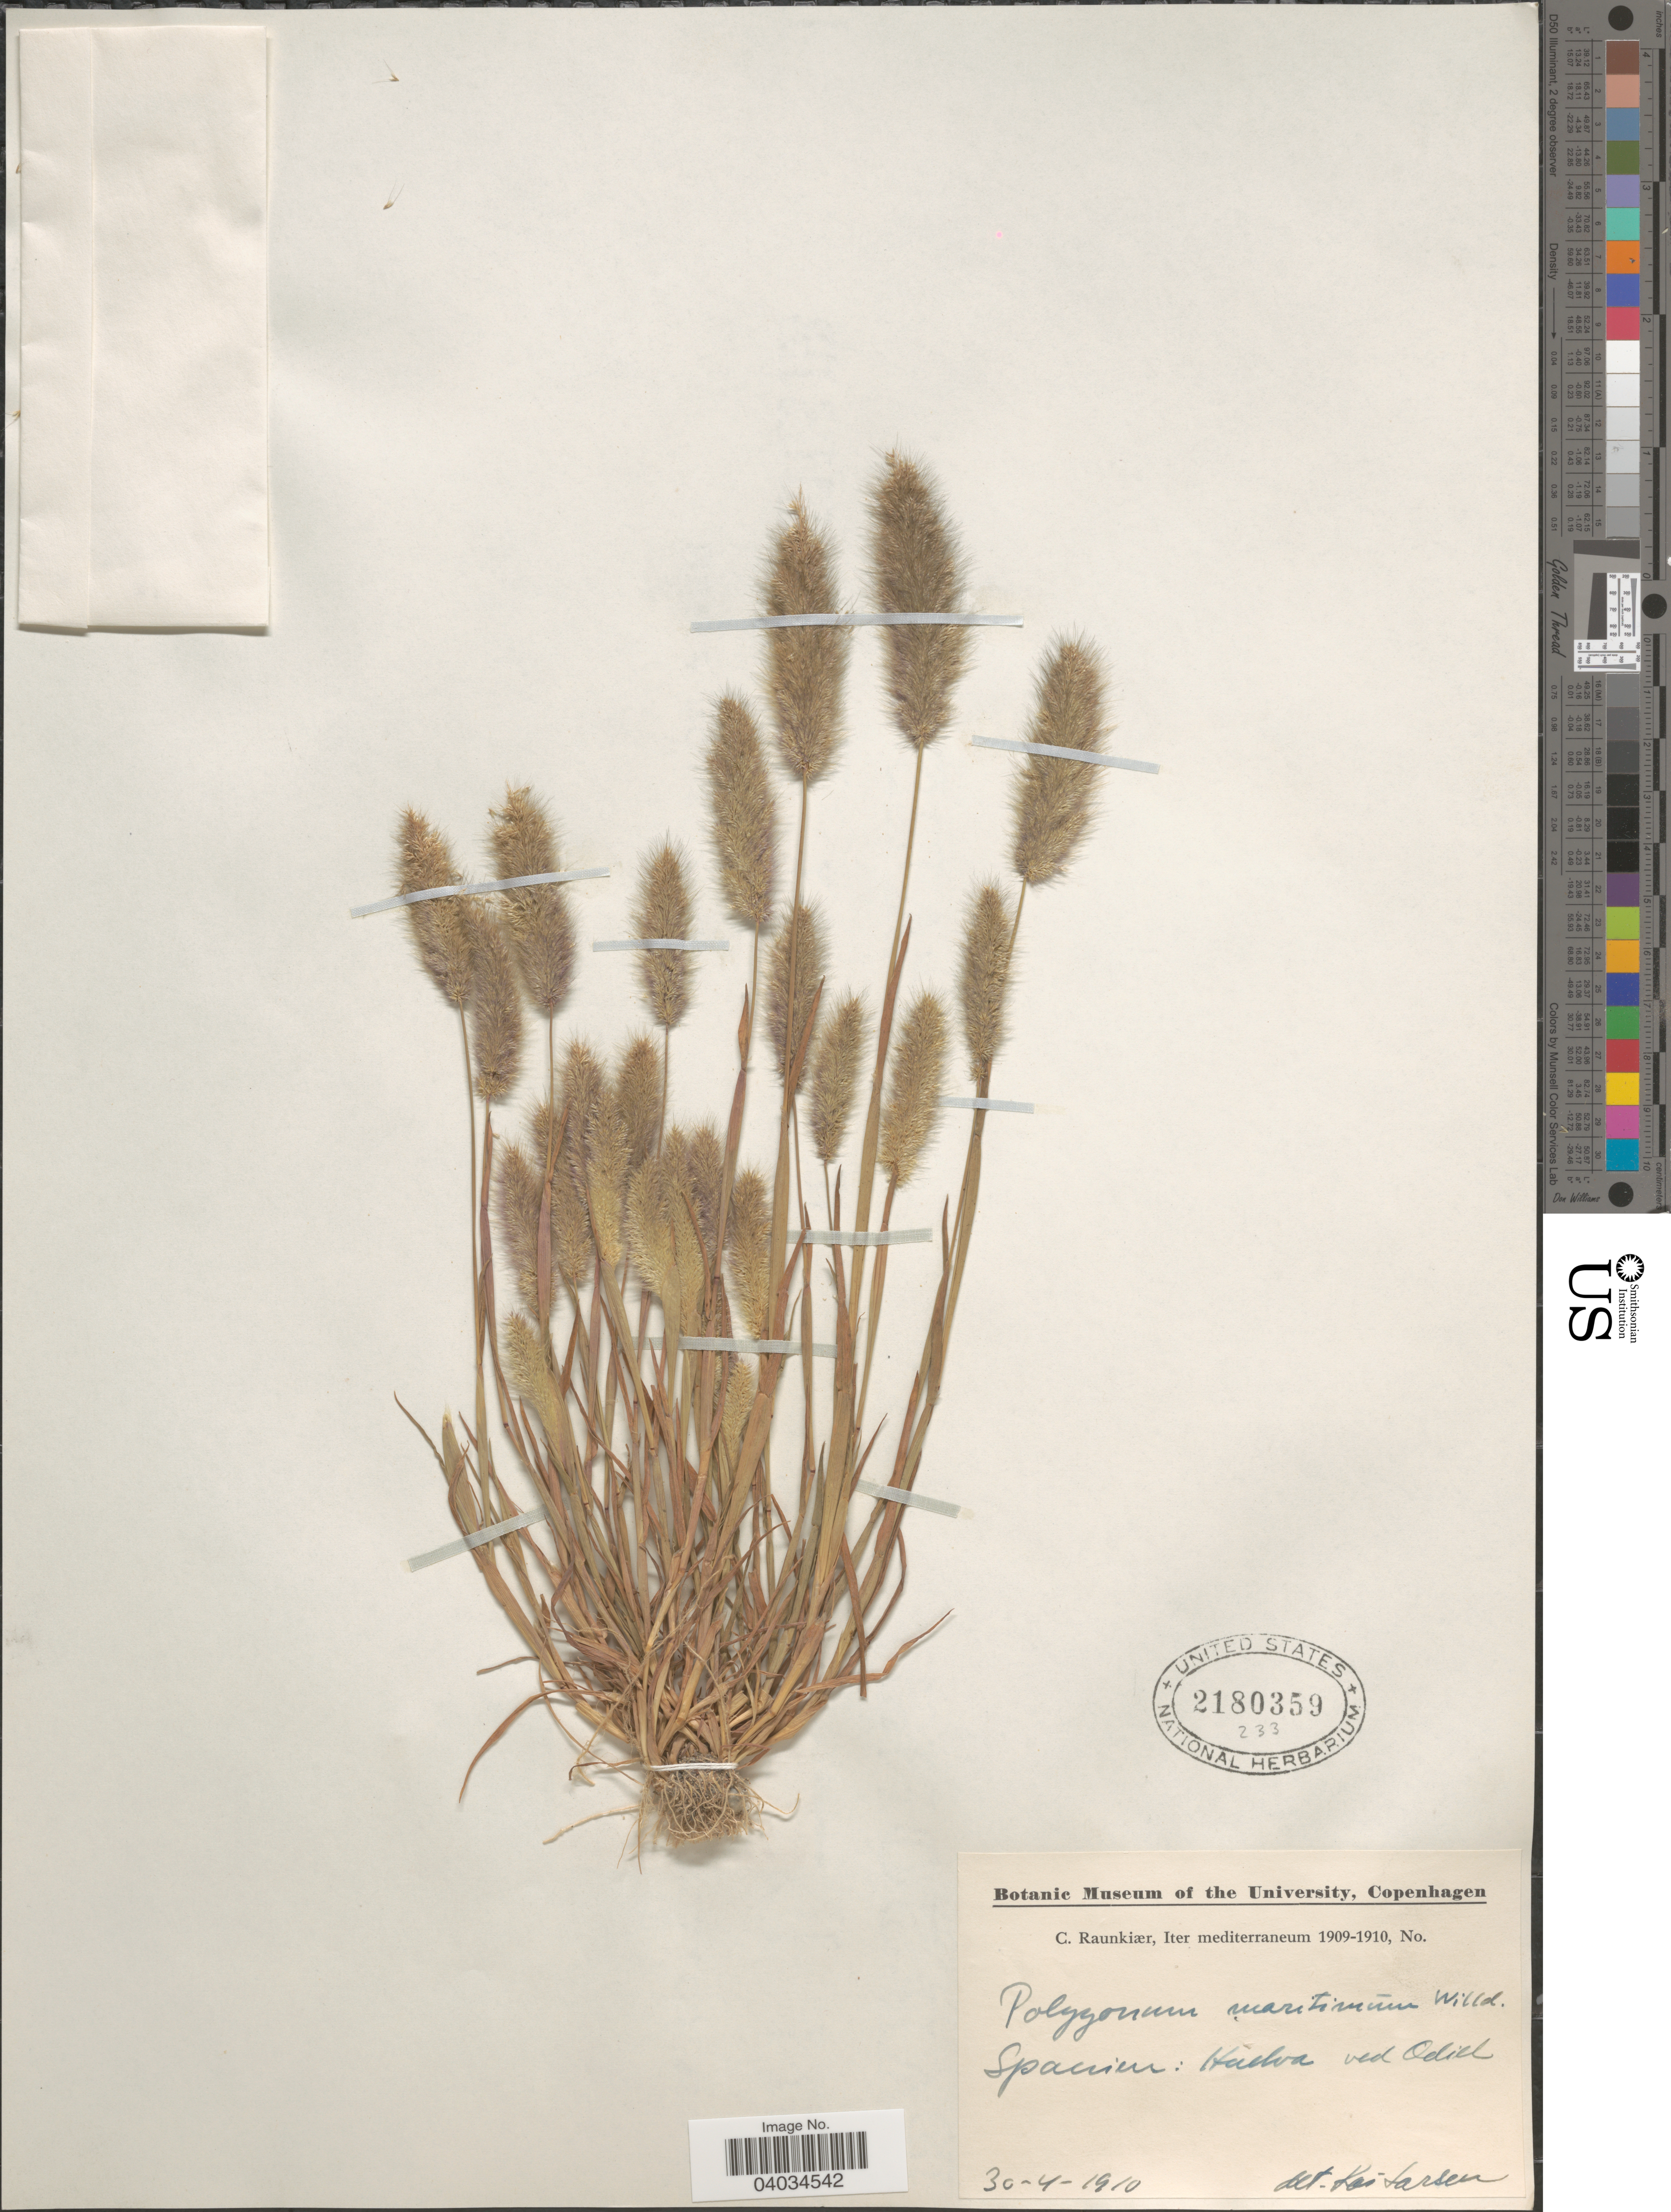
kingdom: Plantae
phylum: Tracheophyta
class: Liliopsida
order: Poales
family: Poaceae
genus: Polypogon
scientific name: Polypogon maritimus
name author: Willd.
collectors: C. C. Raunkiaer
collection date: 1910-04-30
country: Spain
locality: Iter mediterraneum. Spanien: Huelva ved Odiel.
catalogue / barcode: US 2180359